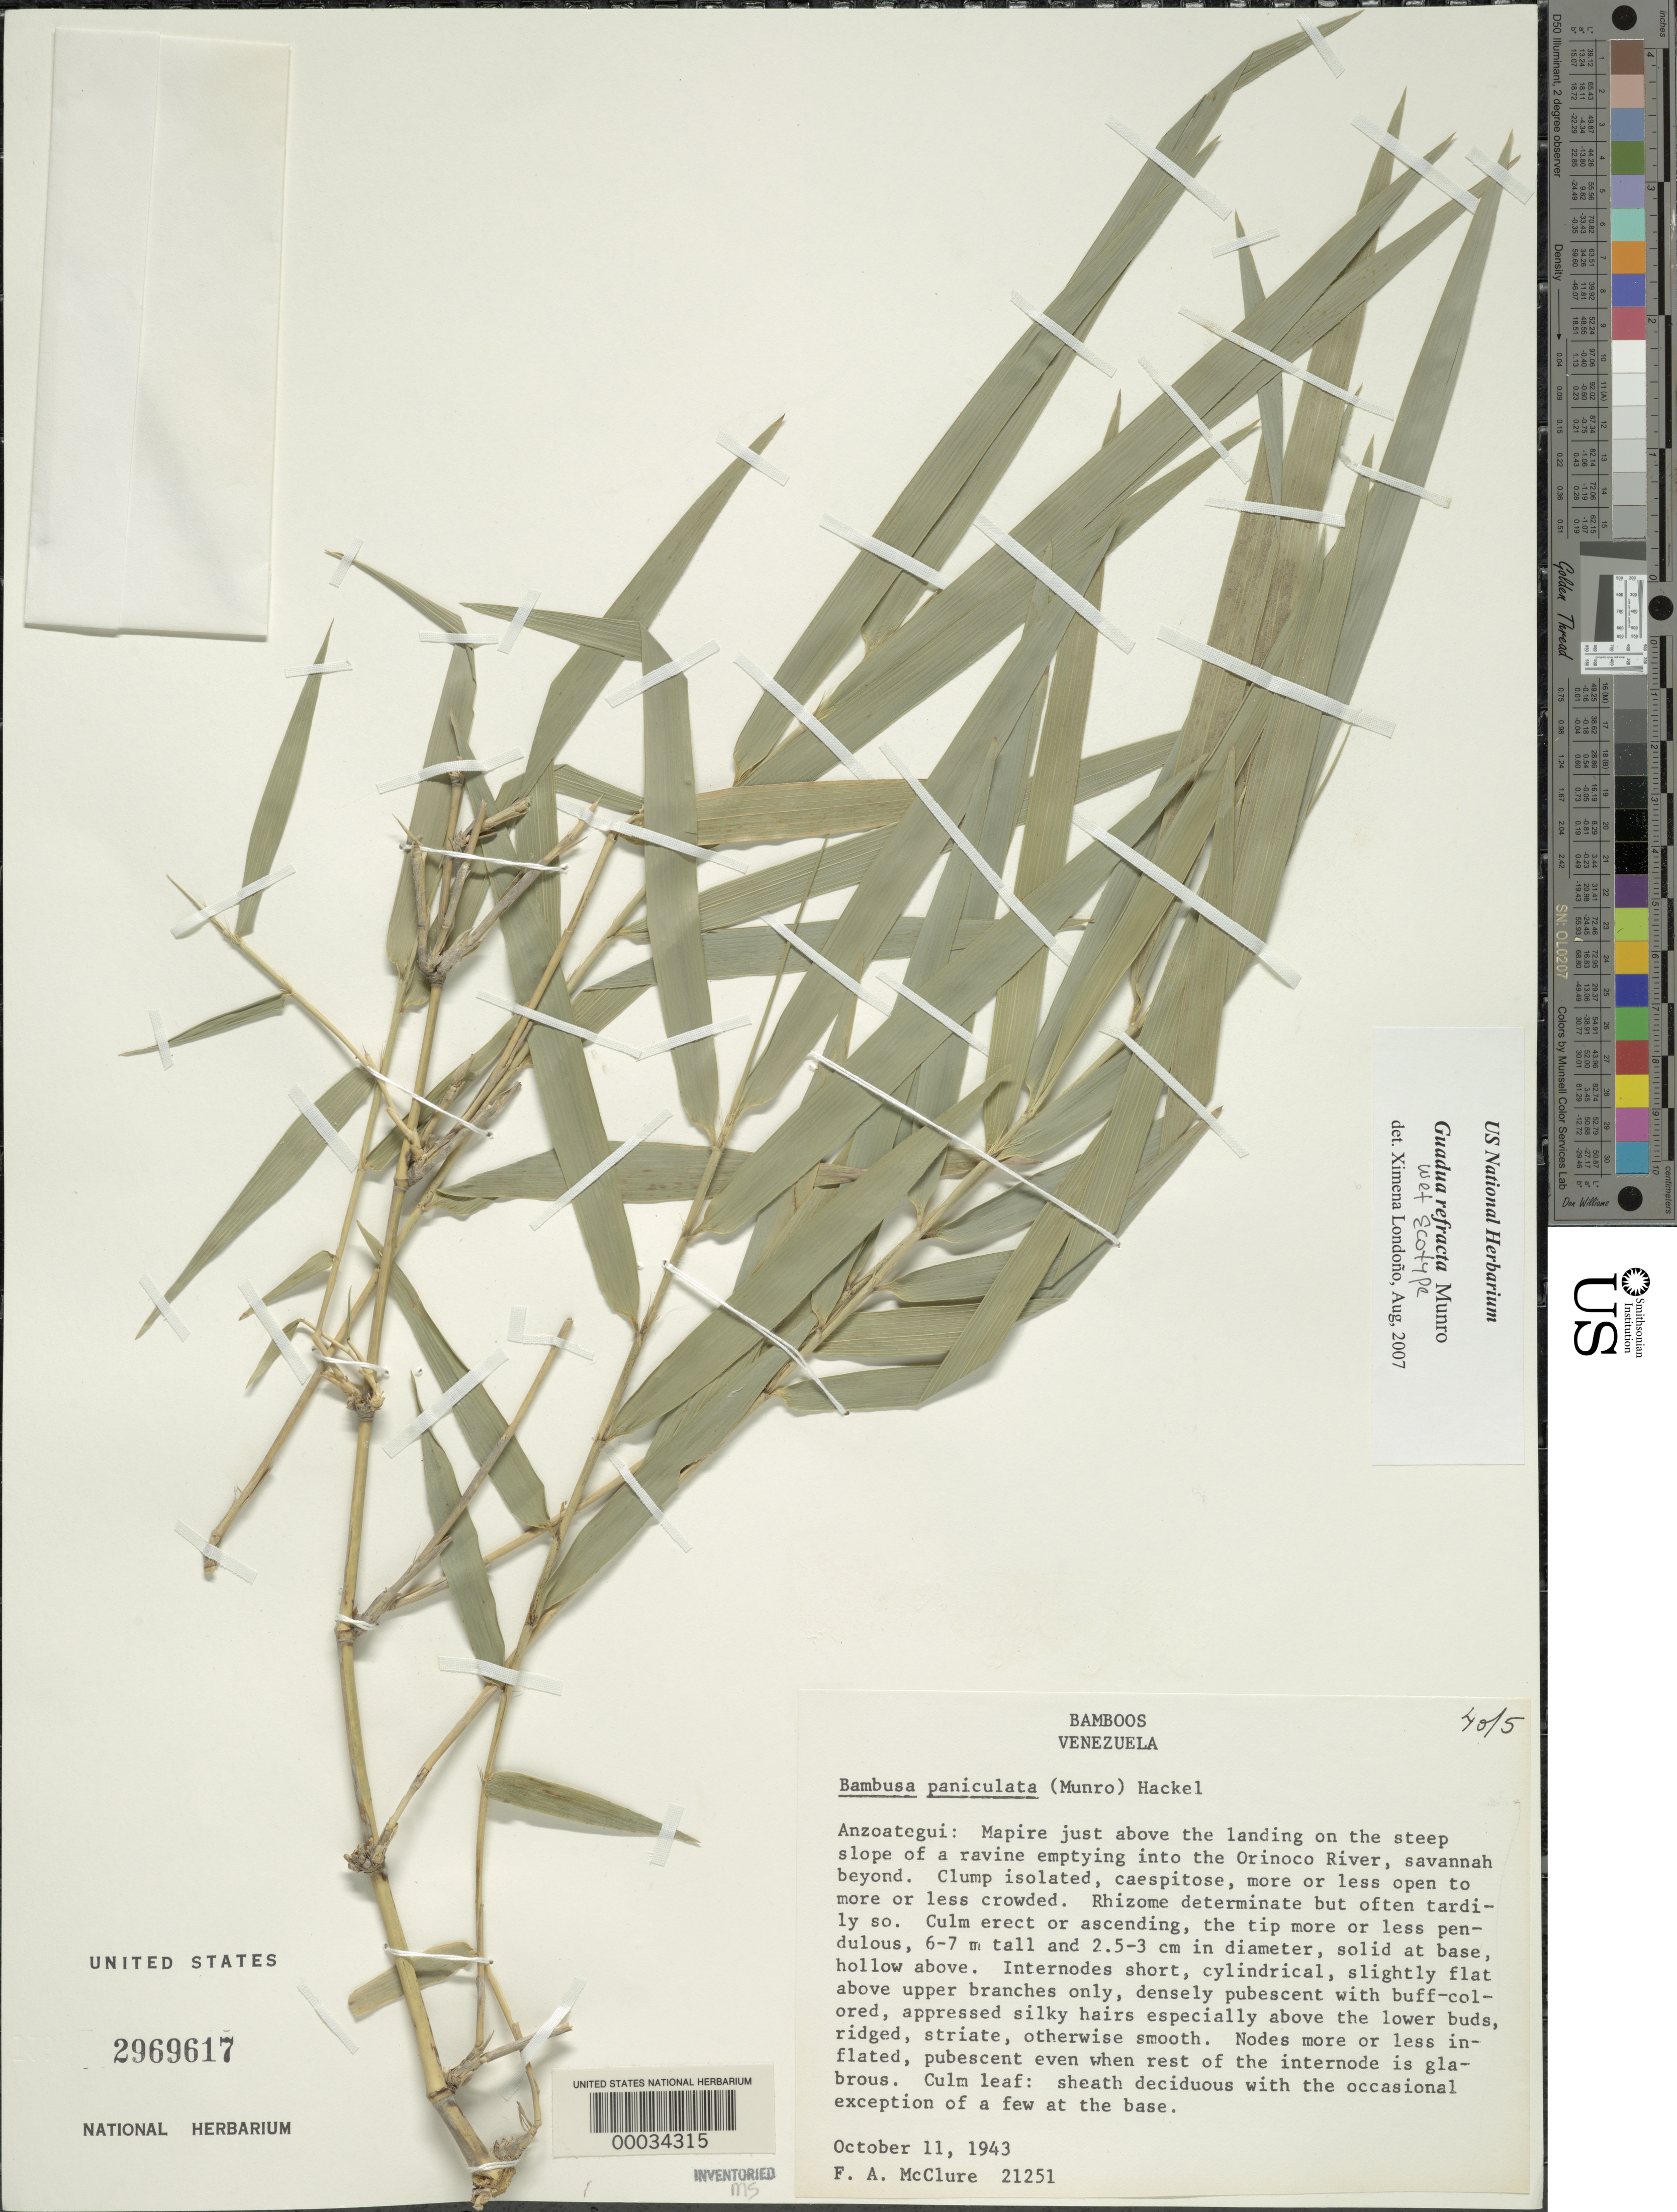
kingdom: Plantae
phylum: Tracheophyta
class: Liliopsida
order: Poales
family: Poaceae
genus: Guadua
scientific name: Guadua venezuelae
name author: Munro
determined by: McMurchie, Elizabeth, (UNITED STATES)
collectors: F. A. McClure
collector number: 21251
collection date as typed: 11 Oct 1943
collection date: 1943-10-11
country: Venezuela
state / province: Anzoategui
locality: Mapire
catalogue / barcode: US 2969617